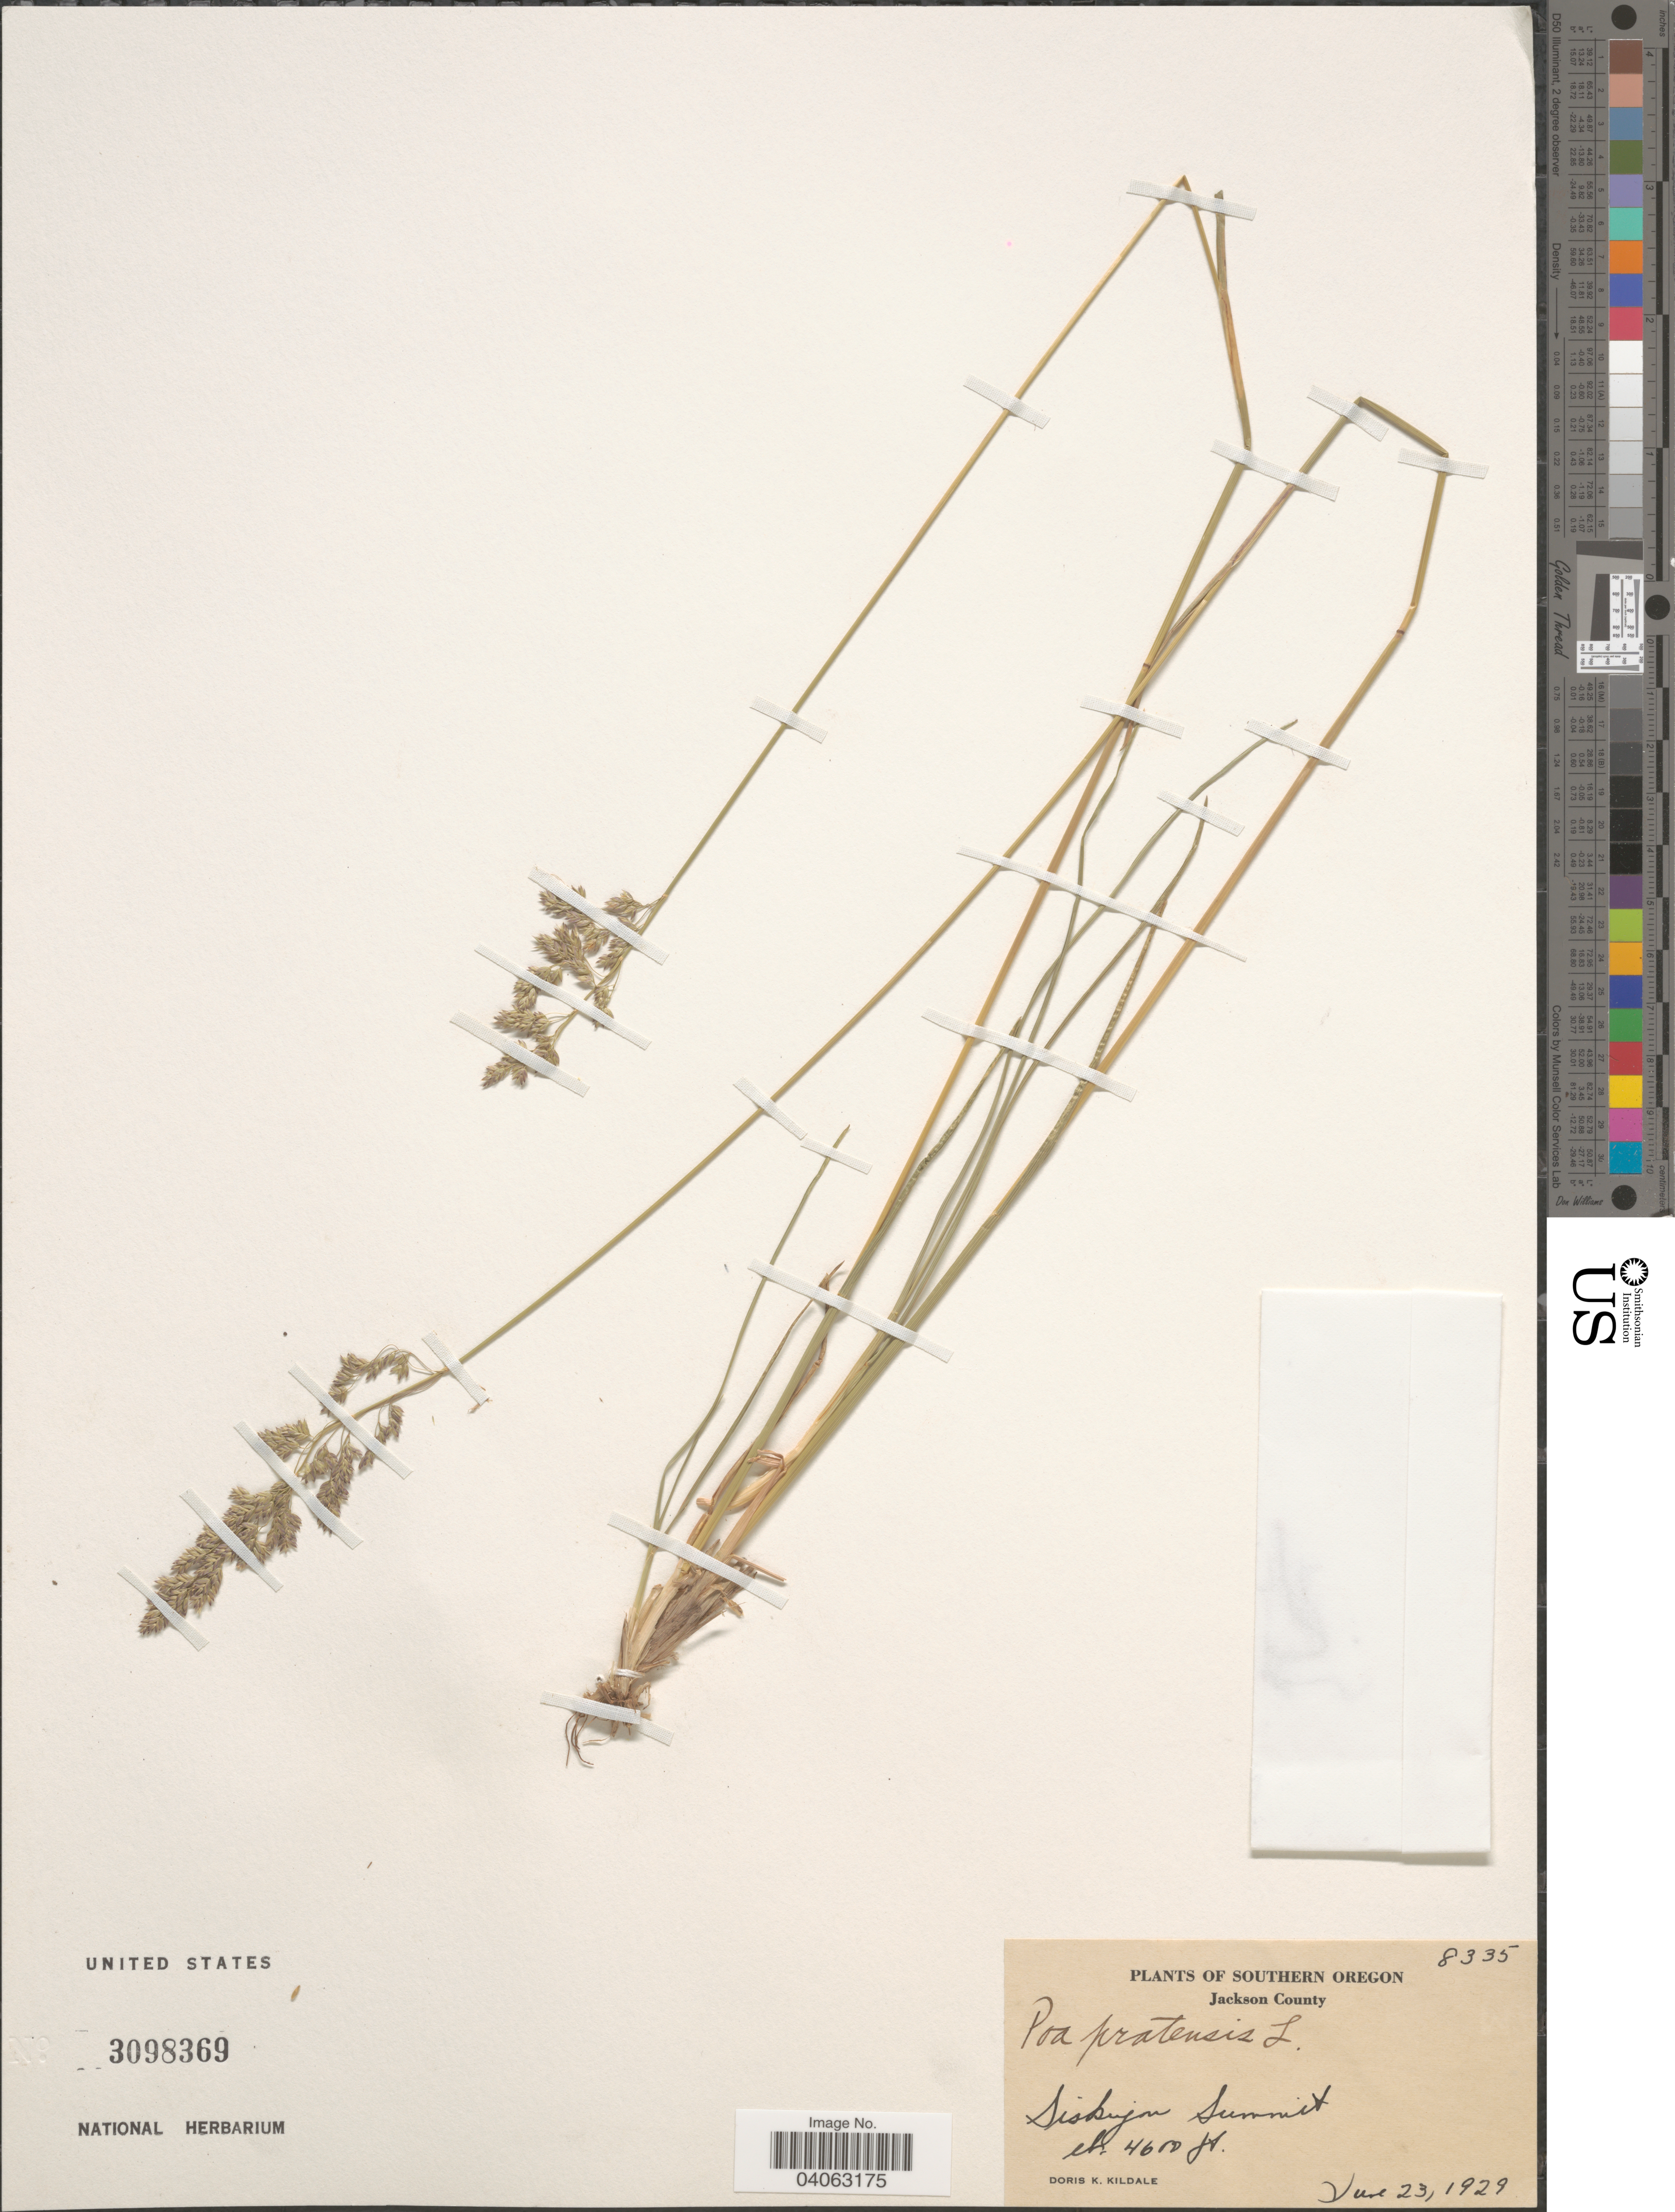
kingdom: Plantae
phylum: Tracheophyta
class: Liliopsida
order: Poales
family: Poaceae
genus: Poa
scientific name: Poa pratensis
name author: L.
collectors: D. Kildale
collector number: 8335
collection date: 1929-06-23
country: United States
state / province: Oregon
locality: Southern Oregon. Jackson County. Siskiyou Summit.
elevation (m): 1402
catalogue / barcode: US 3098369